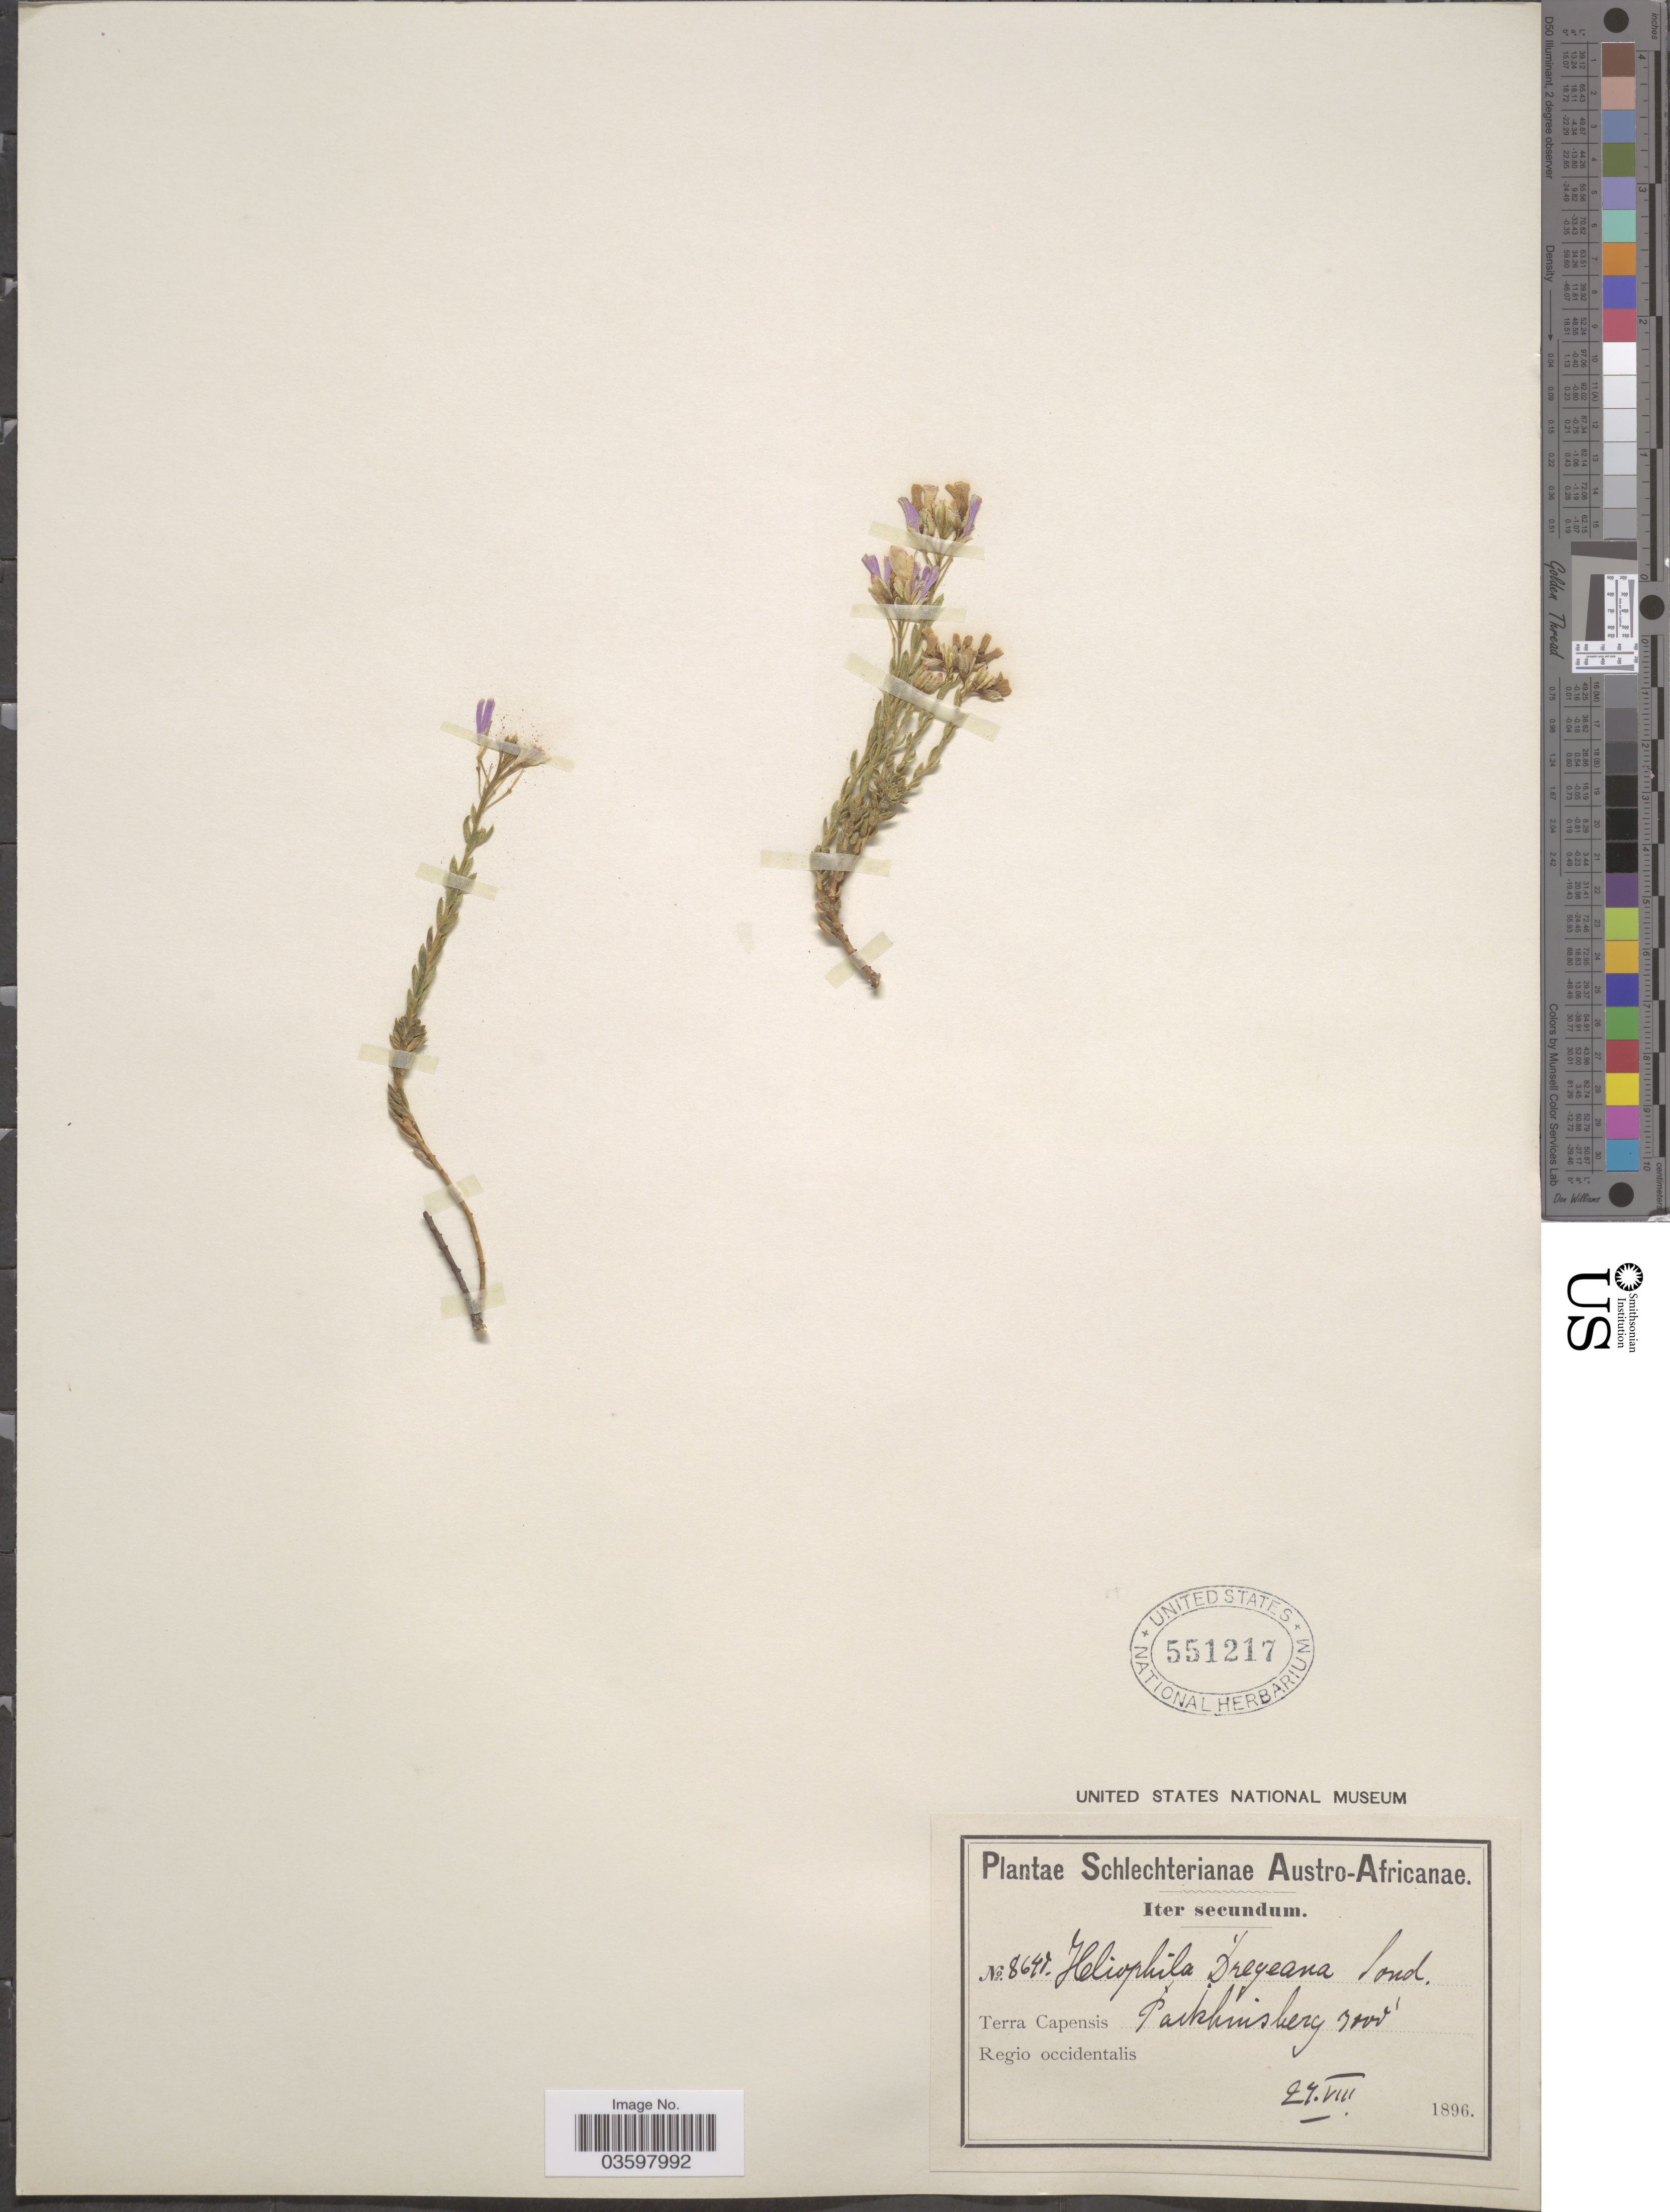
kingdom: Plantae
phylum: Tracheophyta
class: Magnoliopsida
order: Brassicales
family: Brassicaceae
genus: Heliophila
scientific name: Heliophila dregeana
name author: Sond.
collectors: Schlechter, --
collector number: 8641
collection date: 1896-08-27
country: South Africa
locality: Austro-Africanae. Terra Capensis. Regio occidentalis. Pakhuisberg.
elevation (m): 914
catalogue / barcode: US 551217